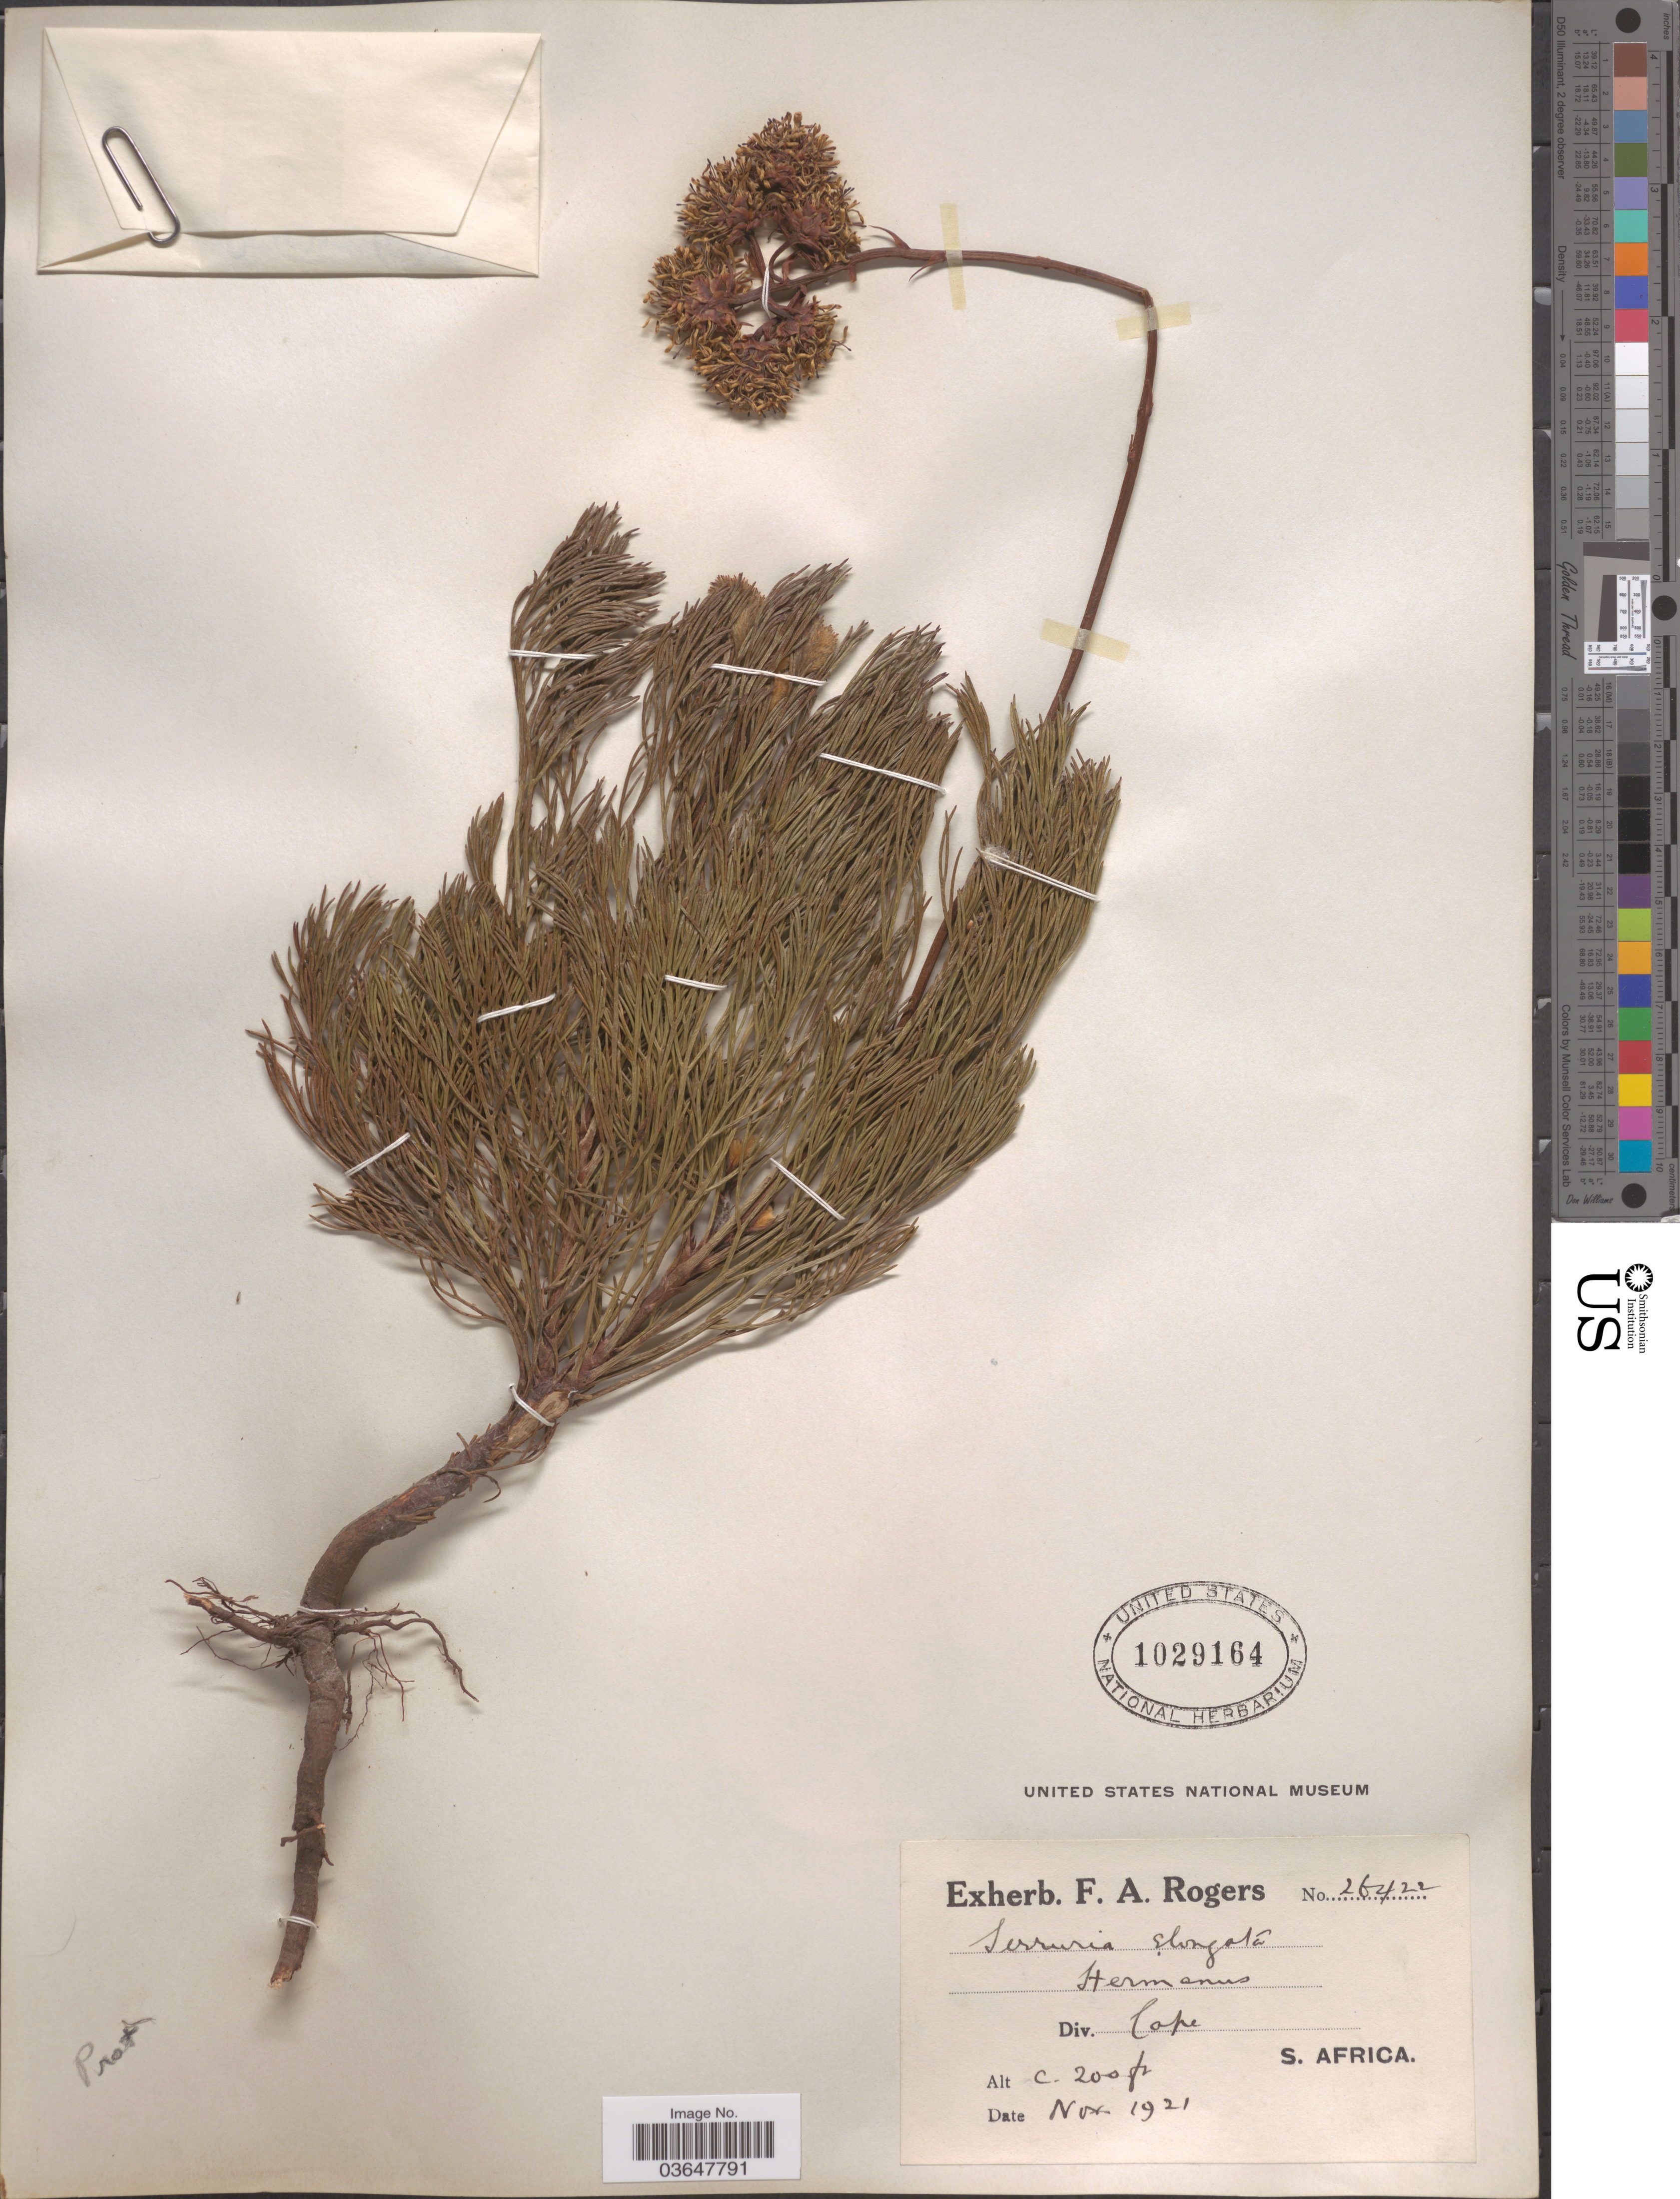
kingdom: Plantae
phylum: Tracheophyta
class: Magnoliopsida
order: Proteales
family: Proteaceae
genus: Serruria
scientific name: Serruria elongata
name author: R. Br.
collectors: ex herb. F. A. Rogers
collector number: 26422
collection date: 1921-11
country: South Africa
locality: Hermanus. Div. Cape. S. Africa.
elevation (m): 61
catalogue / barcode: US 1029164